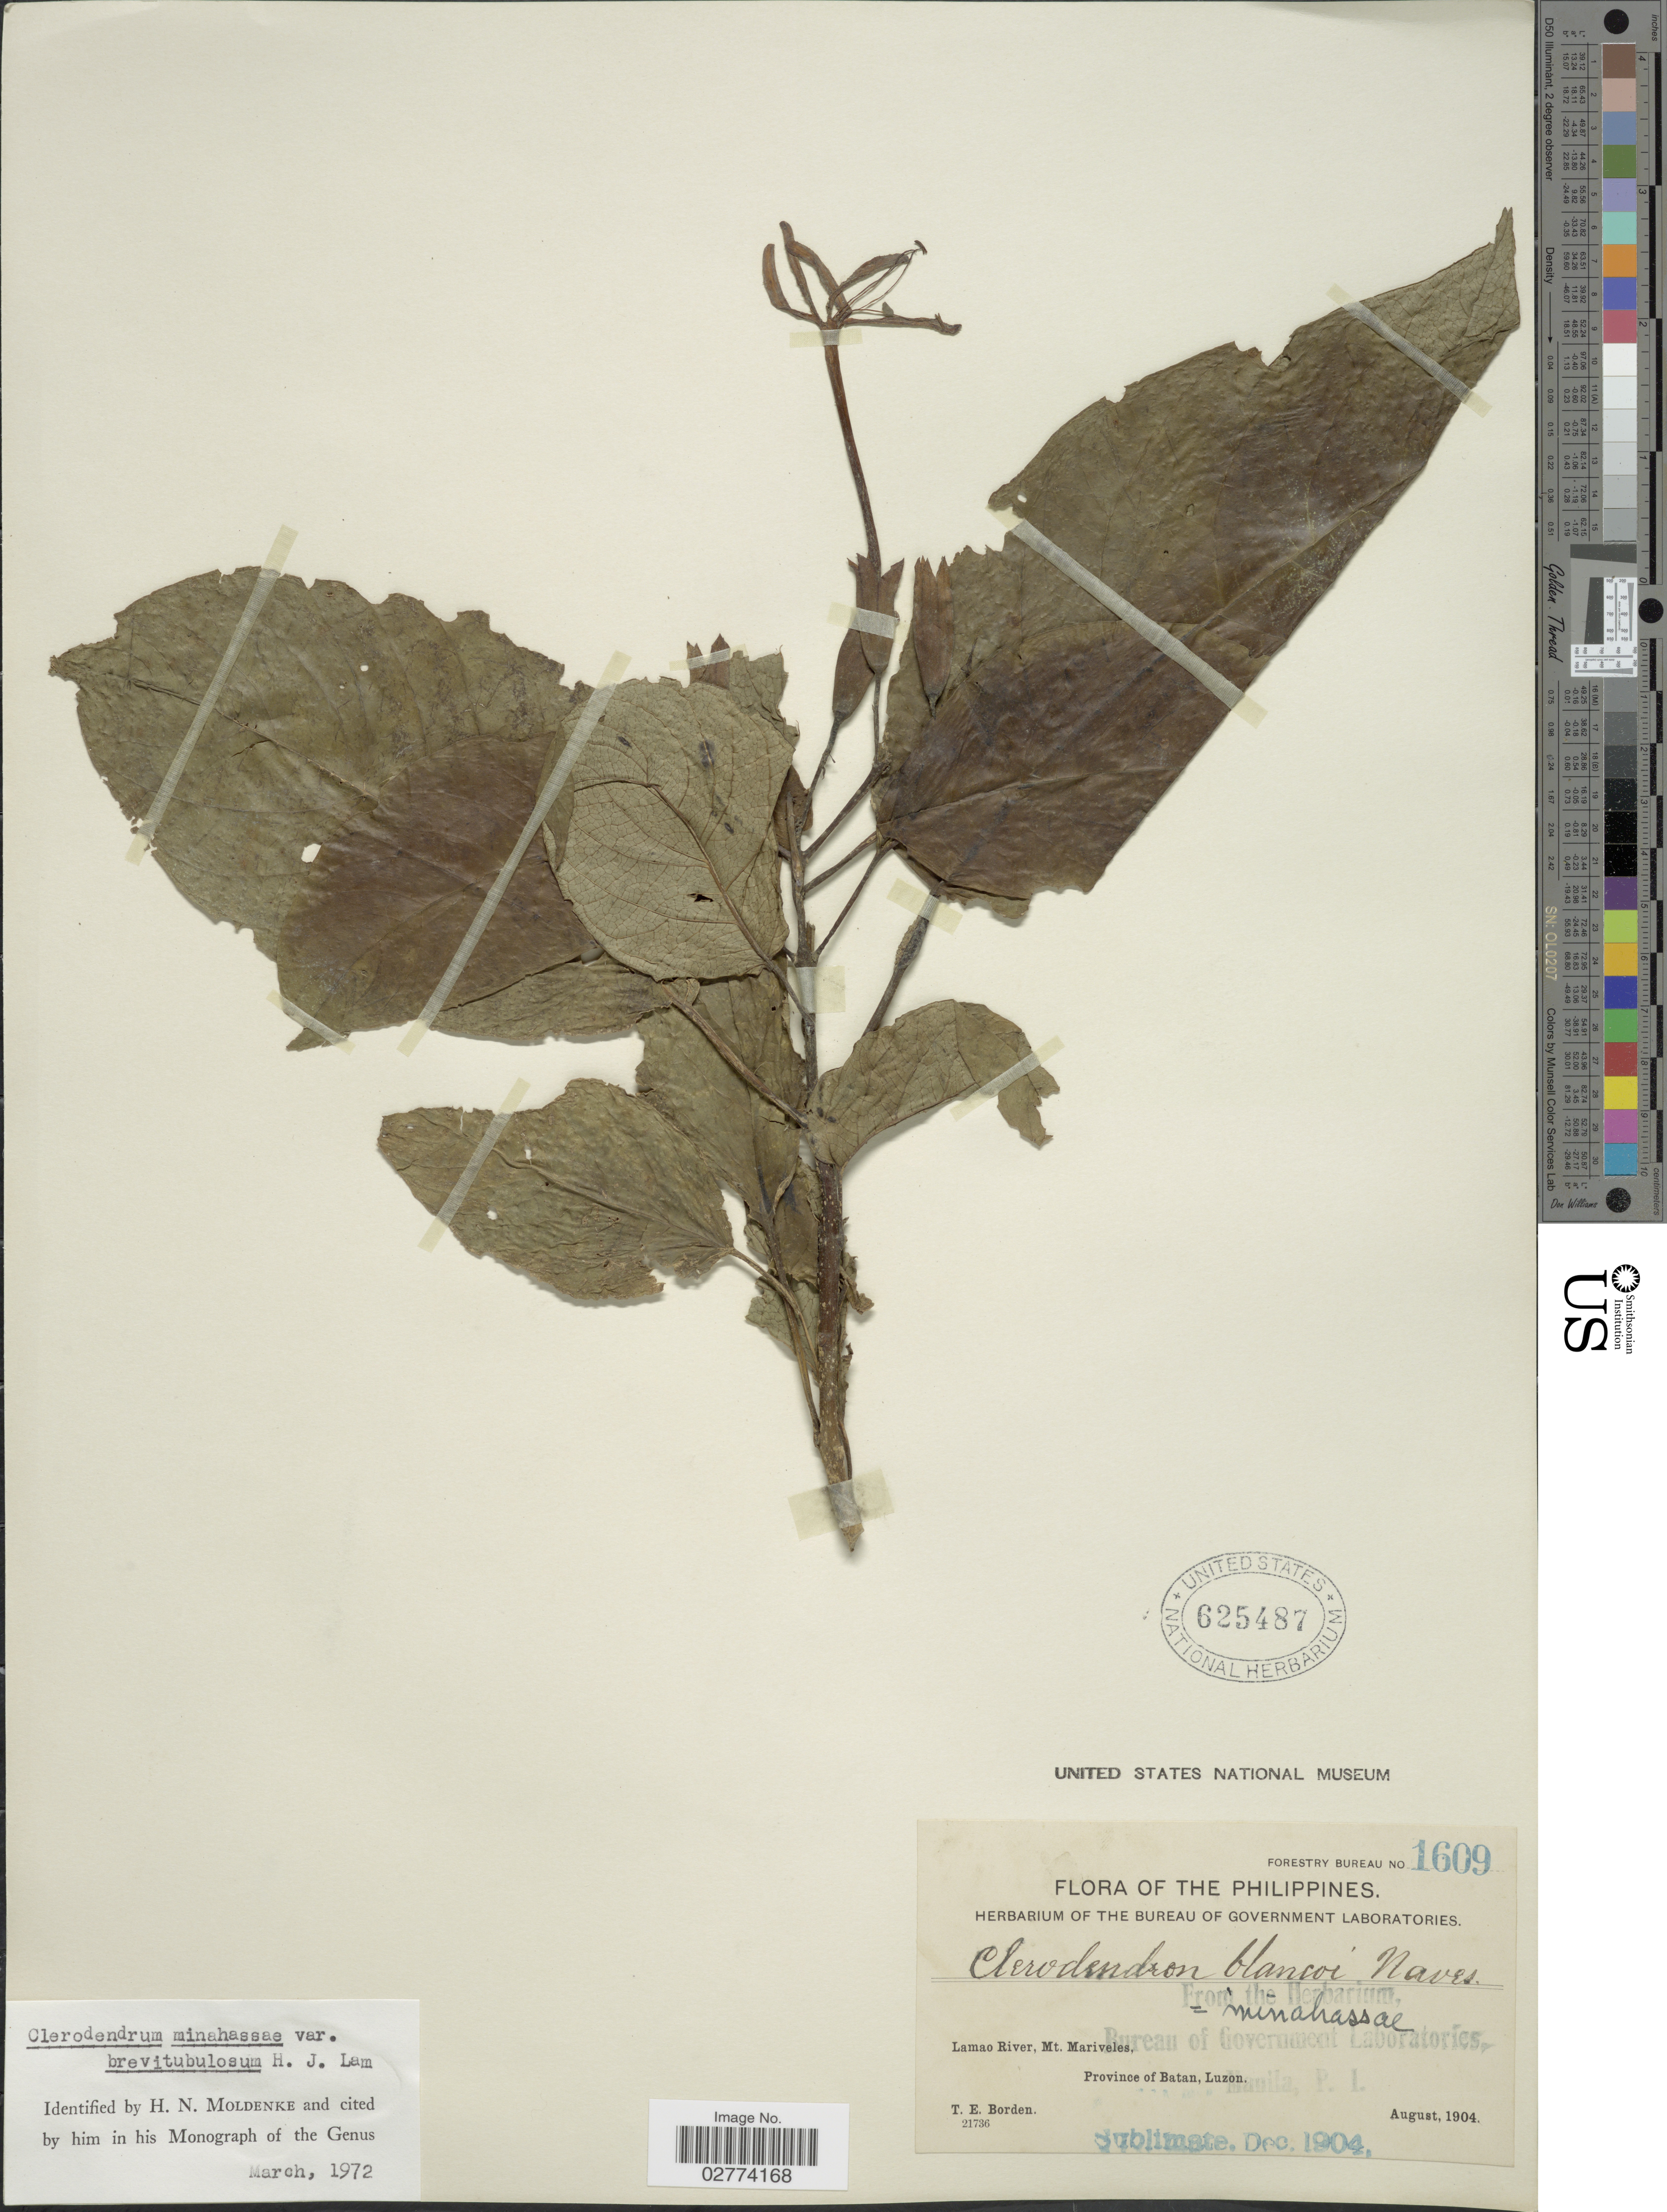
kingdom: Plantae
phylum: Tracheophyta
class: Magnoliopsida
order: Lamiales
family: Lamiaceae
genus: Clerodendrum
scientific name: Clerodendrum minahassae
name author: Teysm. & Binn.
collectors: T. E. Borden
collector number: Forestry Bureau 1609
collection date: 1904-08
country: Philippines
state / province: Cagayan Valley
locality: Lamao River, Mt. Mariveles, Province of Batan, Luzon.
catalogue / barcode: US 625487